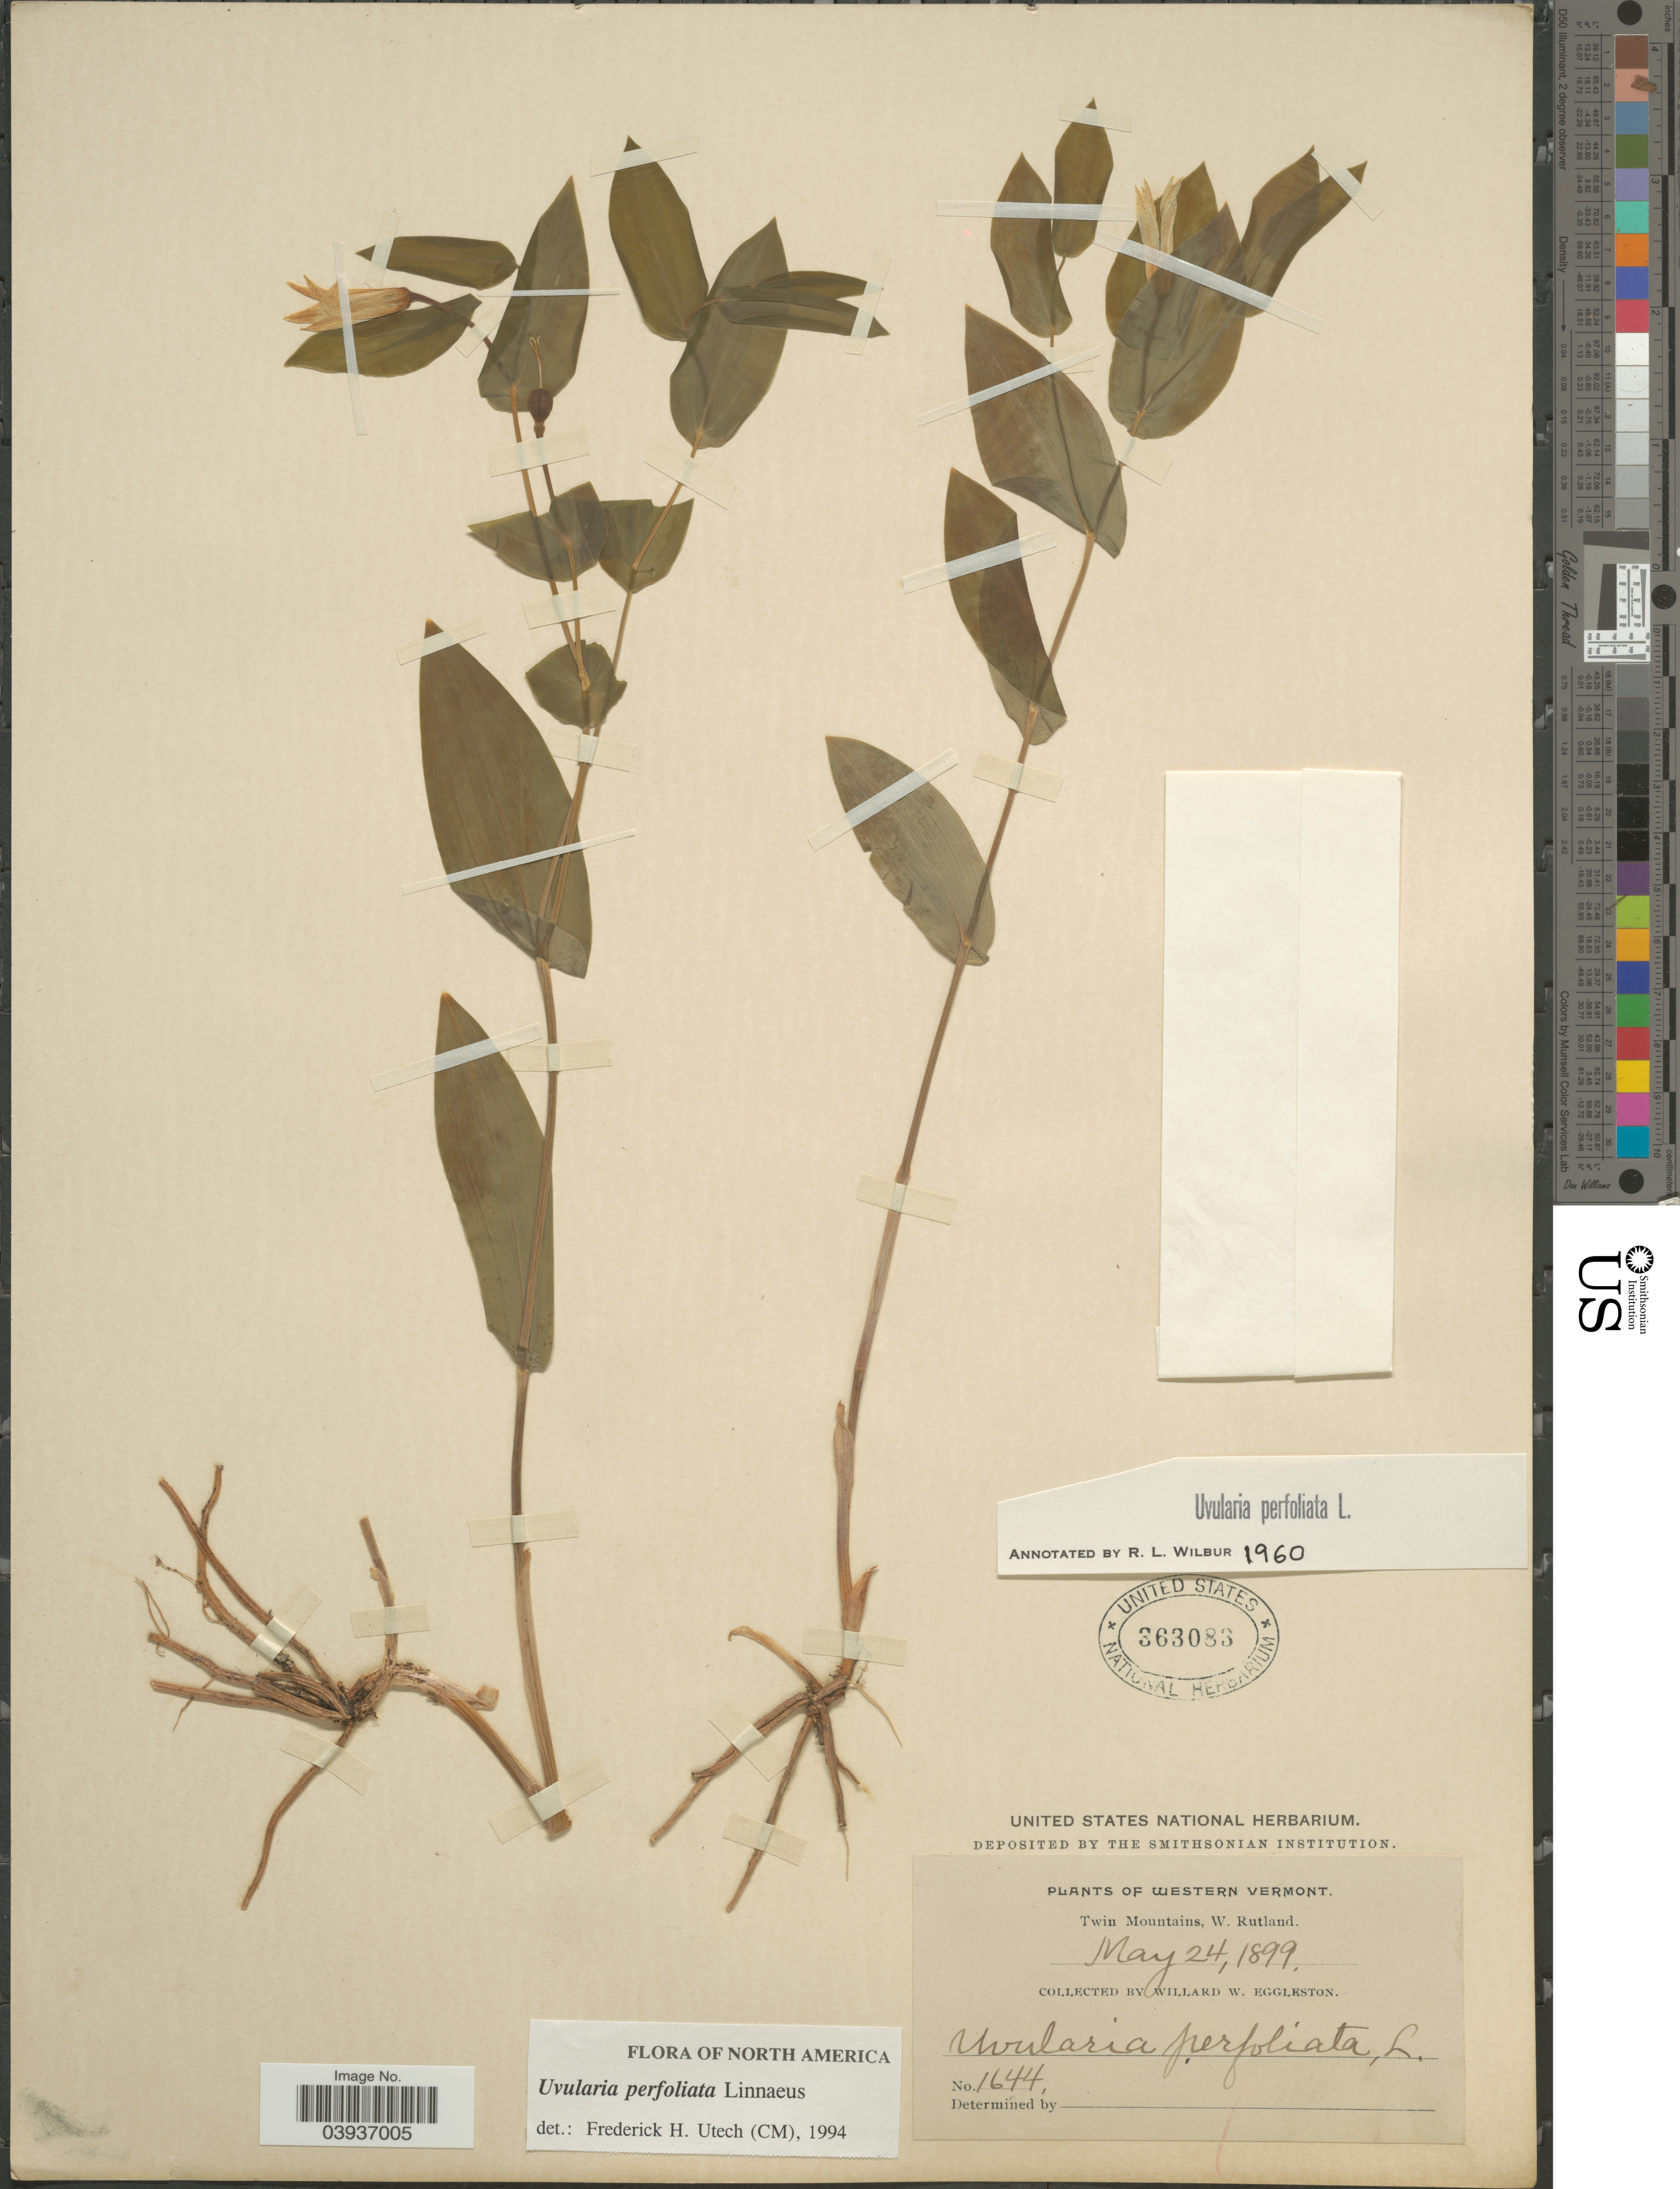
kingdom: Plantae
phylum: Tracheophyta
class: Liliopsida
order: Liliales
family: Colchicaceae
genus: Uvularia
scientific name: Uvularia perfoliata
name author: L.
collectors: W. W. Eggleston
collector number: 1644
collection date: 1899-05-24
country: United States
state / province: Vermont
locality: Western Vermont. Twin Mountains, W. Rutland.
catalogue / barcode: US 363083